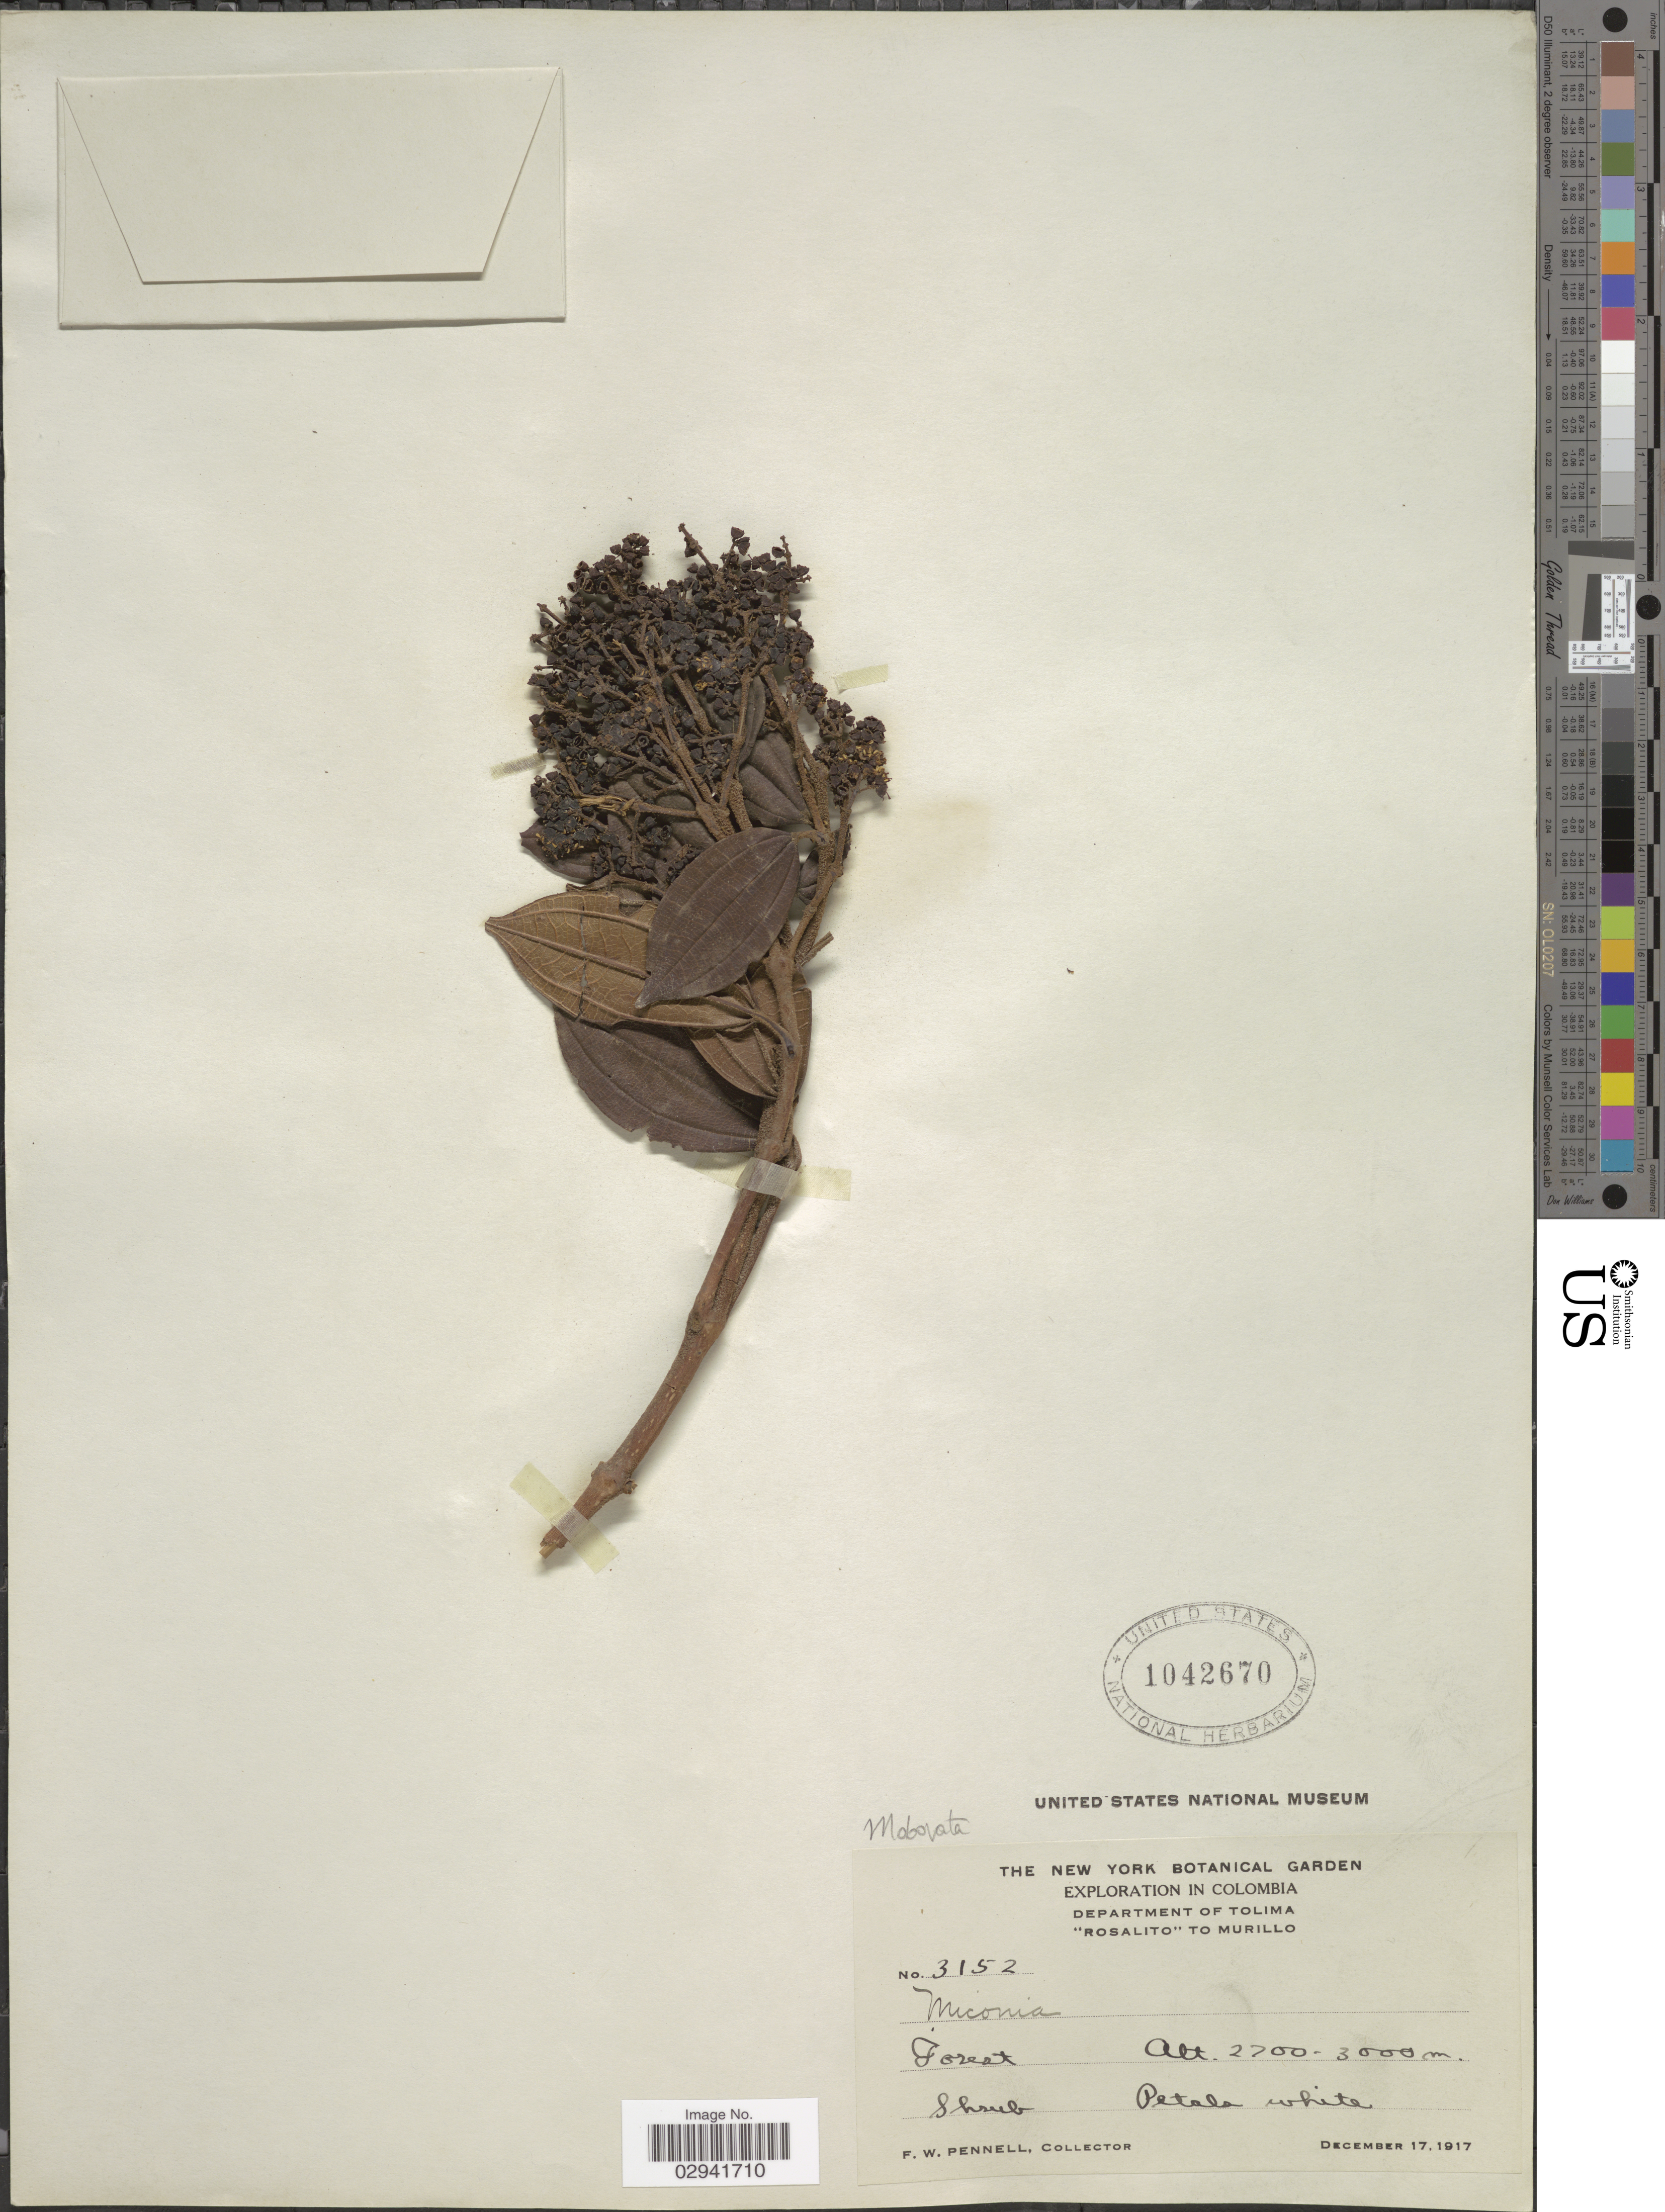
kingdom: Plantae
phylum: Tracheophyta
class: Magnoliopsida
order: Myrtales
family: Melastomataceae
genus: Miconia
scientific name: Miconia obovata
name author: Triana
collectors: F. W. Pennell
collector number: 3152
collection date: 1917-12-17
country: Colombia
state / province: Tolima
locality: Department of Tolima. "Rosalito" to Murillo. Forest.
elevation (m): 2700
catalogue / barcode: US 1042670